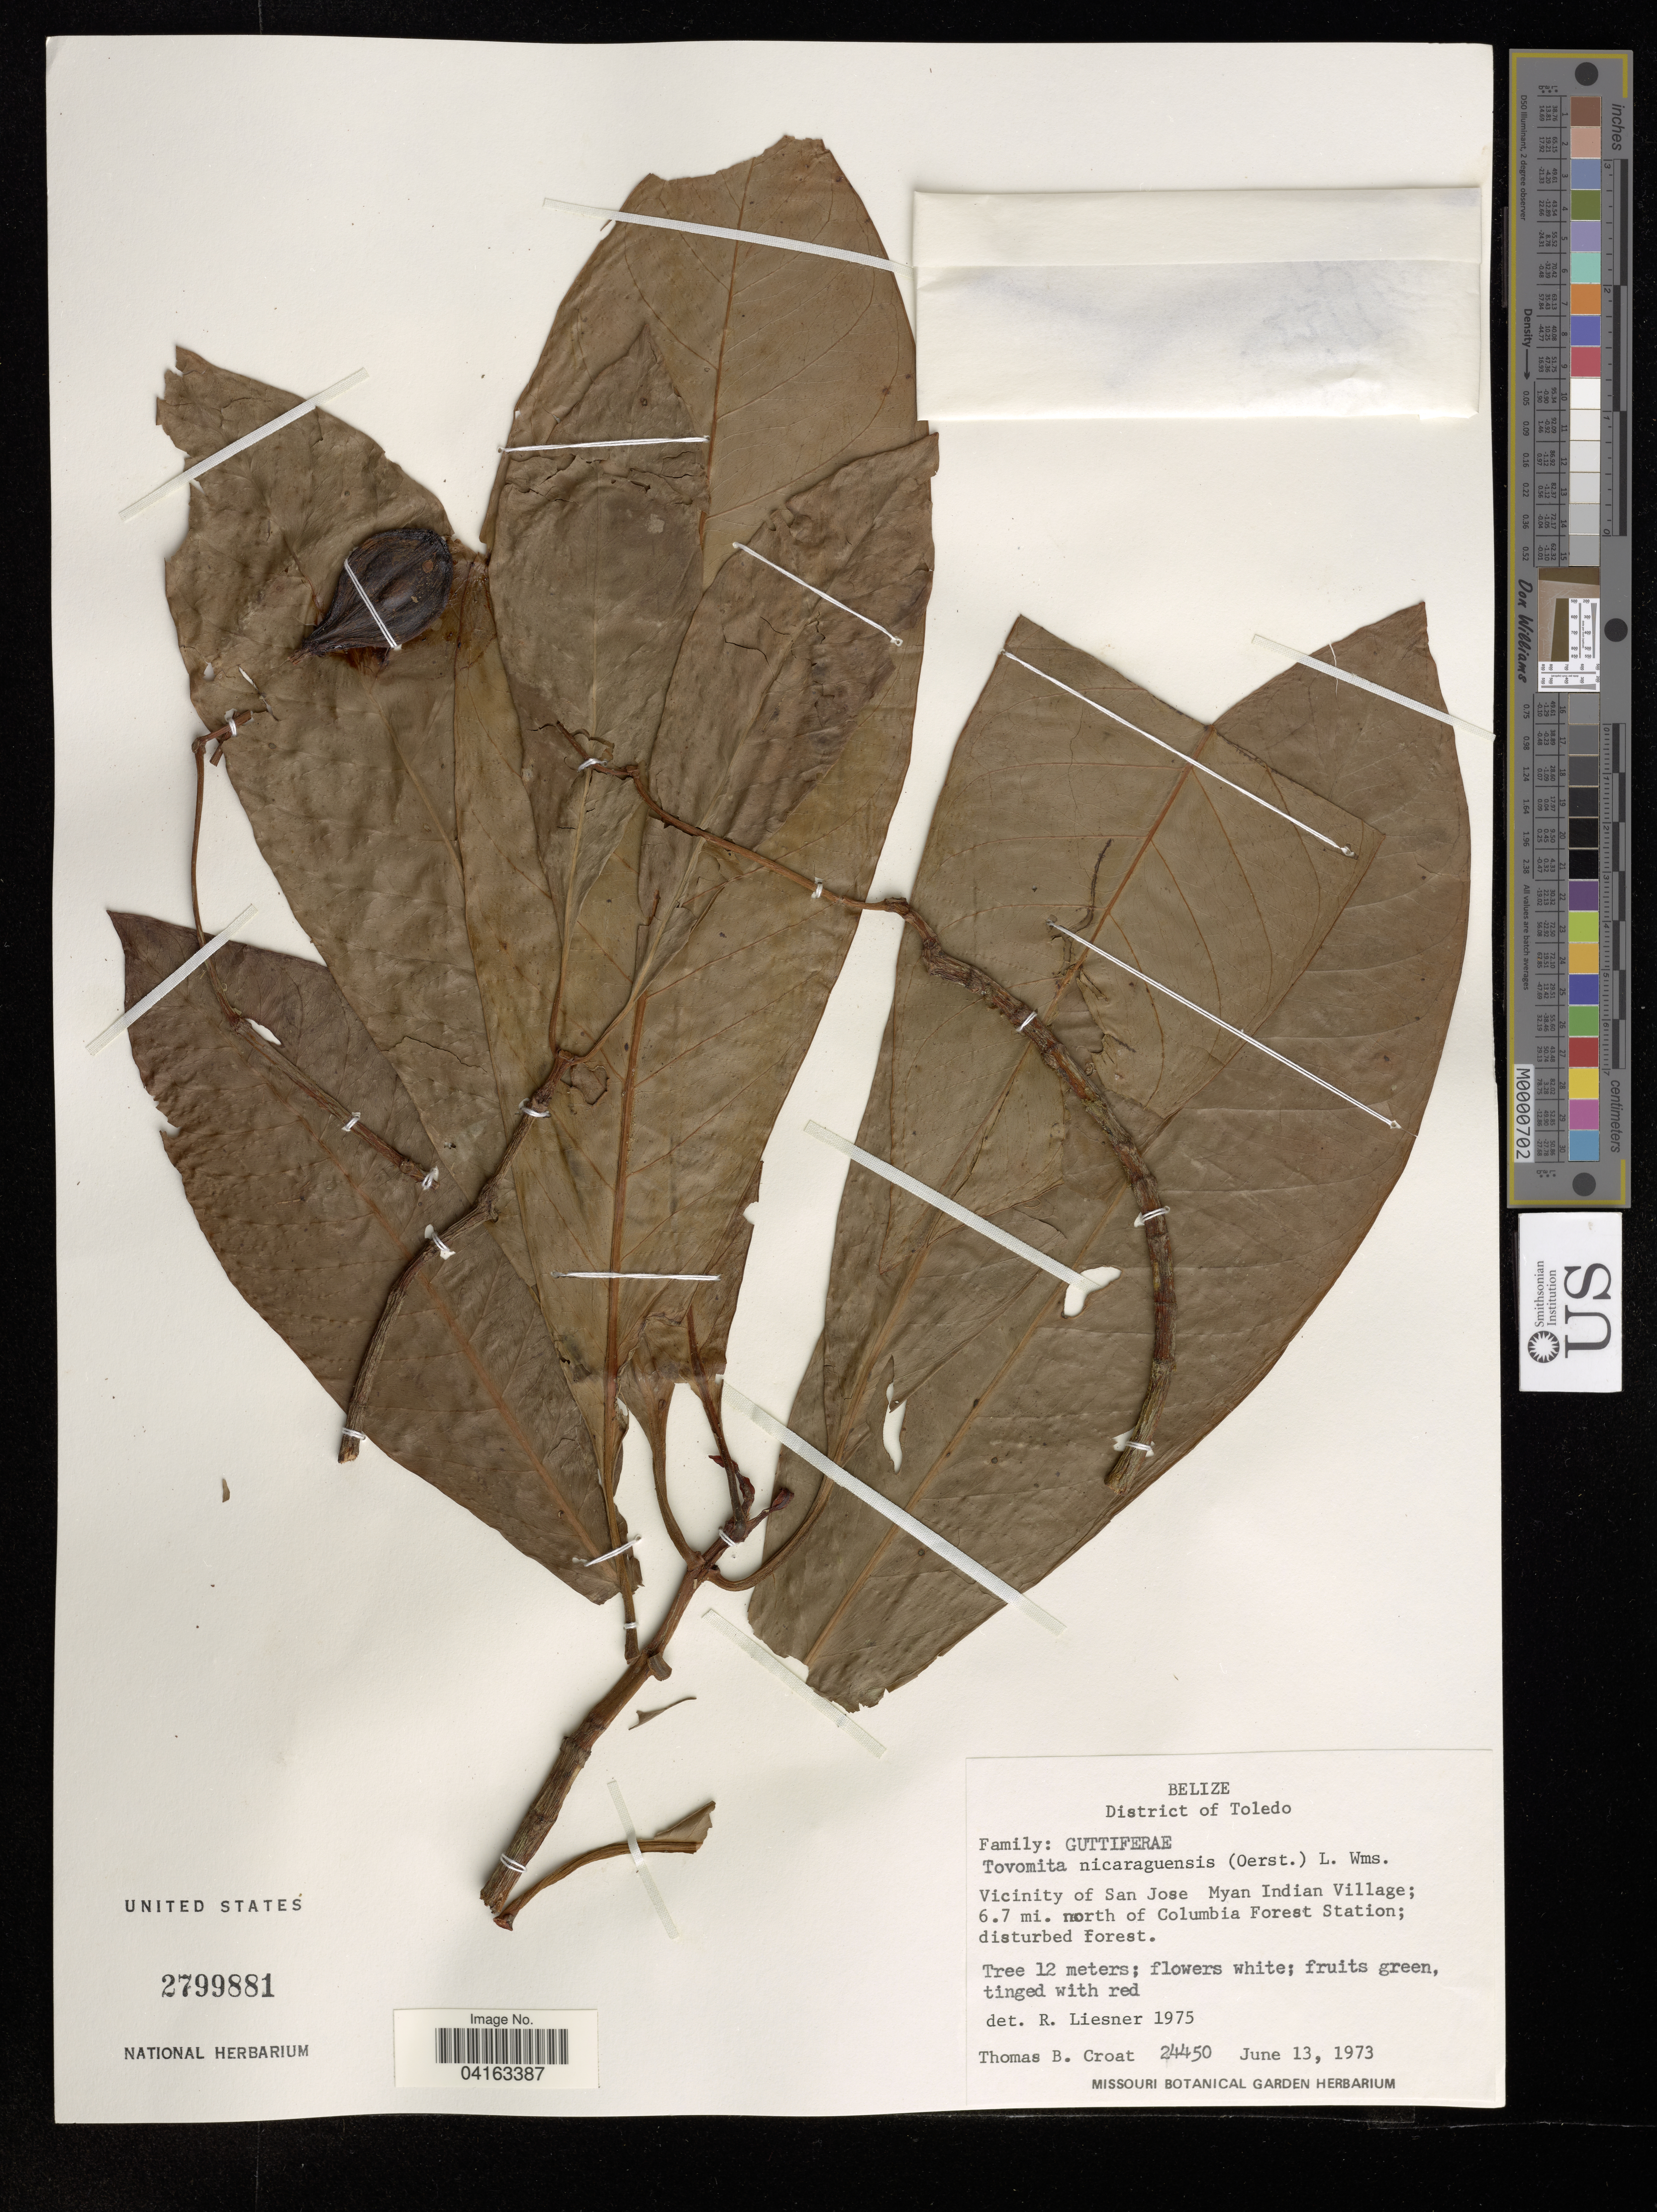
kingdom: Plantae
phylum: Tracheophyta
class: Magnoliopsida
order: Malpighiales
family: Clusiaceae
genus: Tovomita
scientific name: Tovomita nicaraguensis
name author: (Oerst. et al.) L.O. Williams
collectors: T. B. Croat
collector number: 24450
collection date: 1973-06-13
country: Belize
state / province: Toledo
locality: Vicinity of San Jose Myan Indian Village; 6.7 mi. north of Columbia Forest Station; disturbed forest.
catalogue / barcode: US 2799881